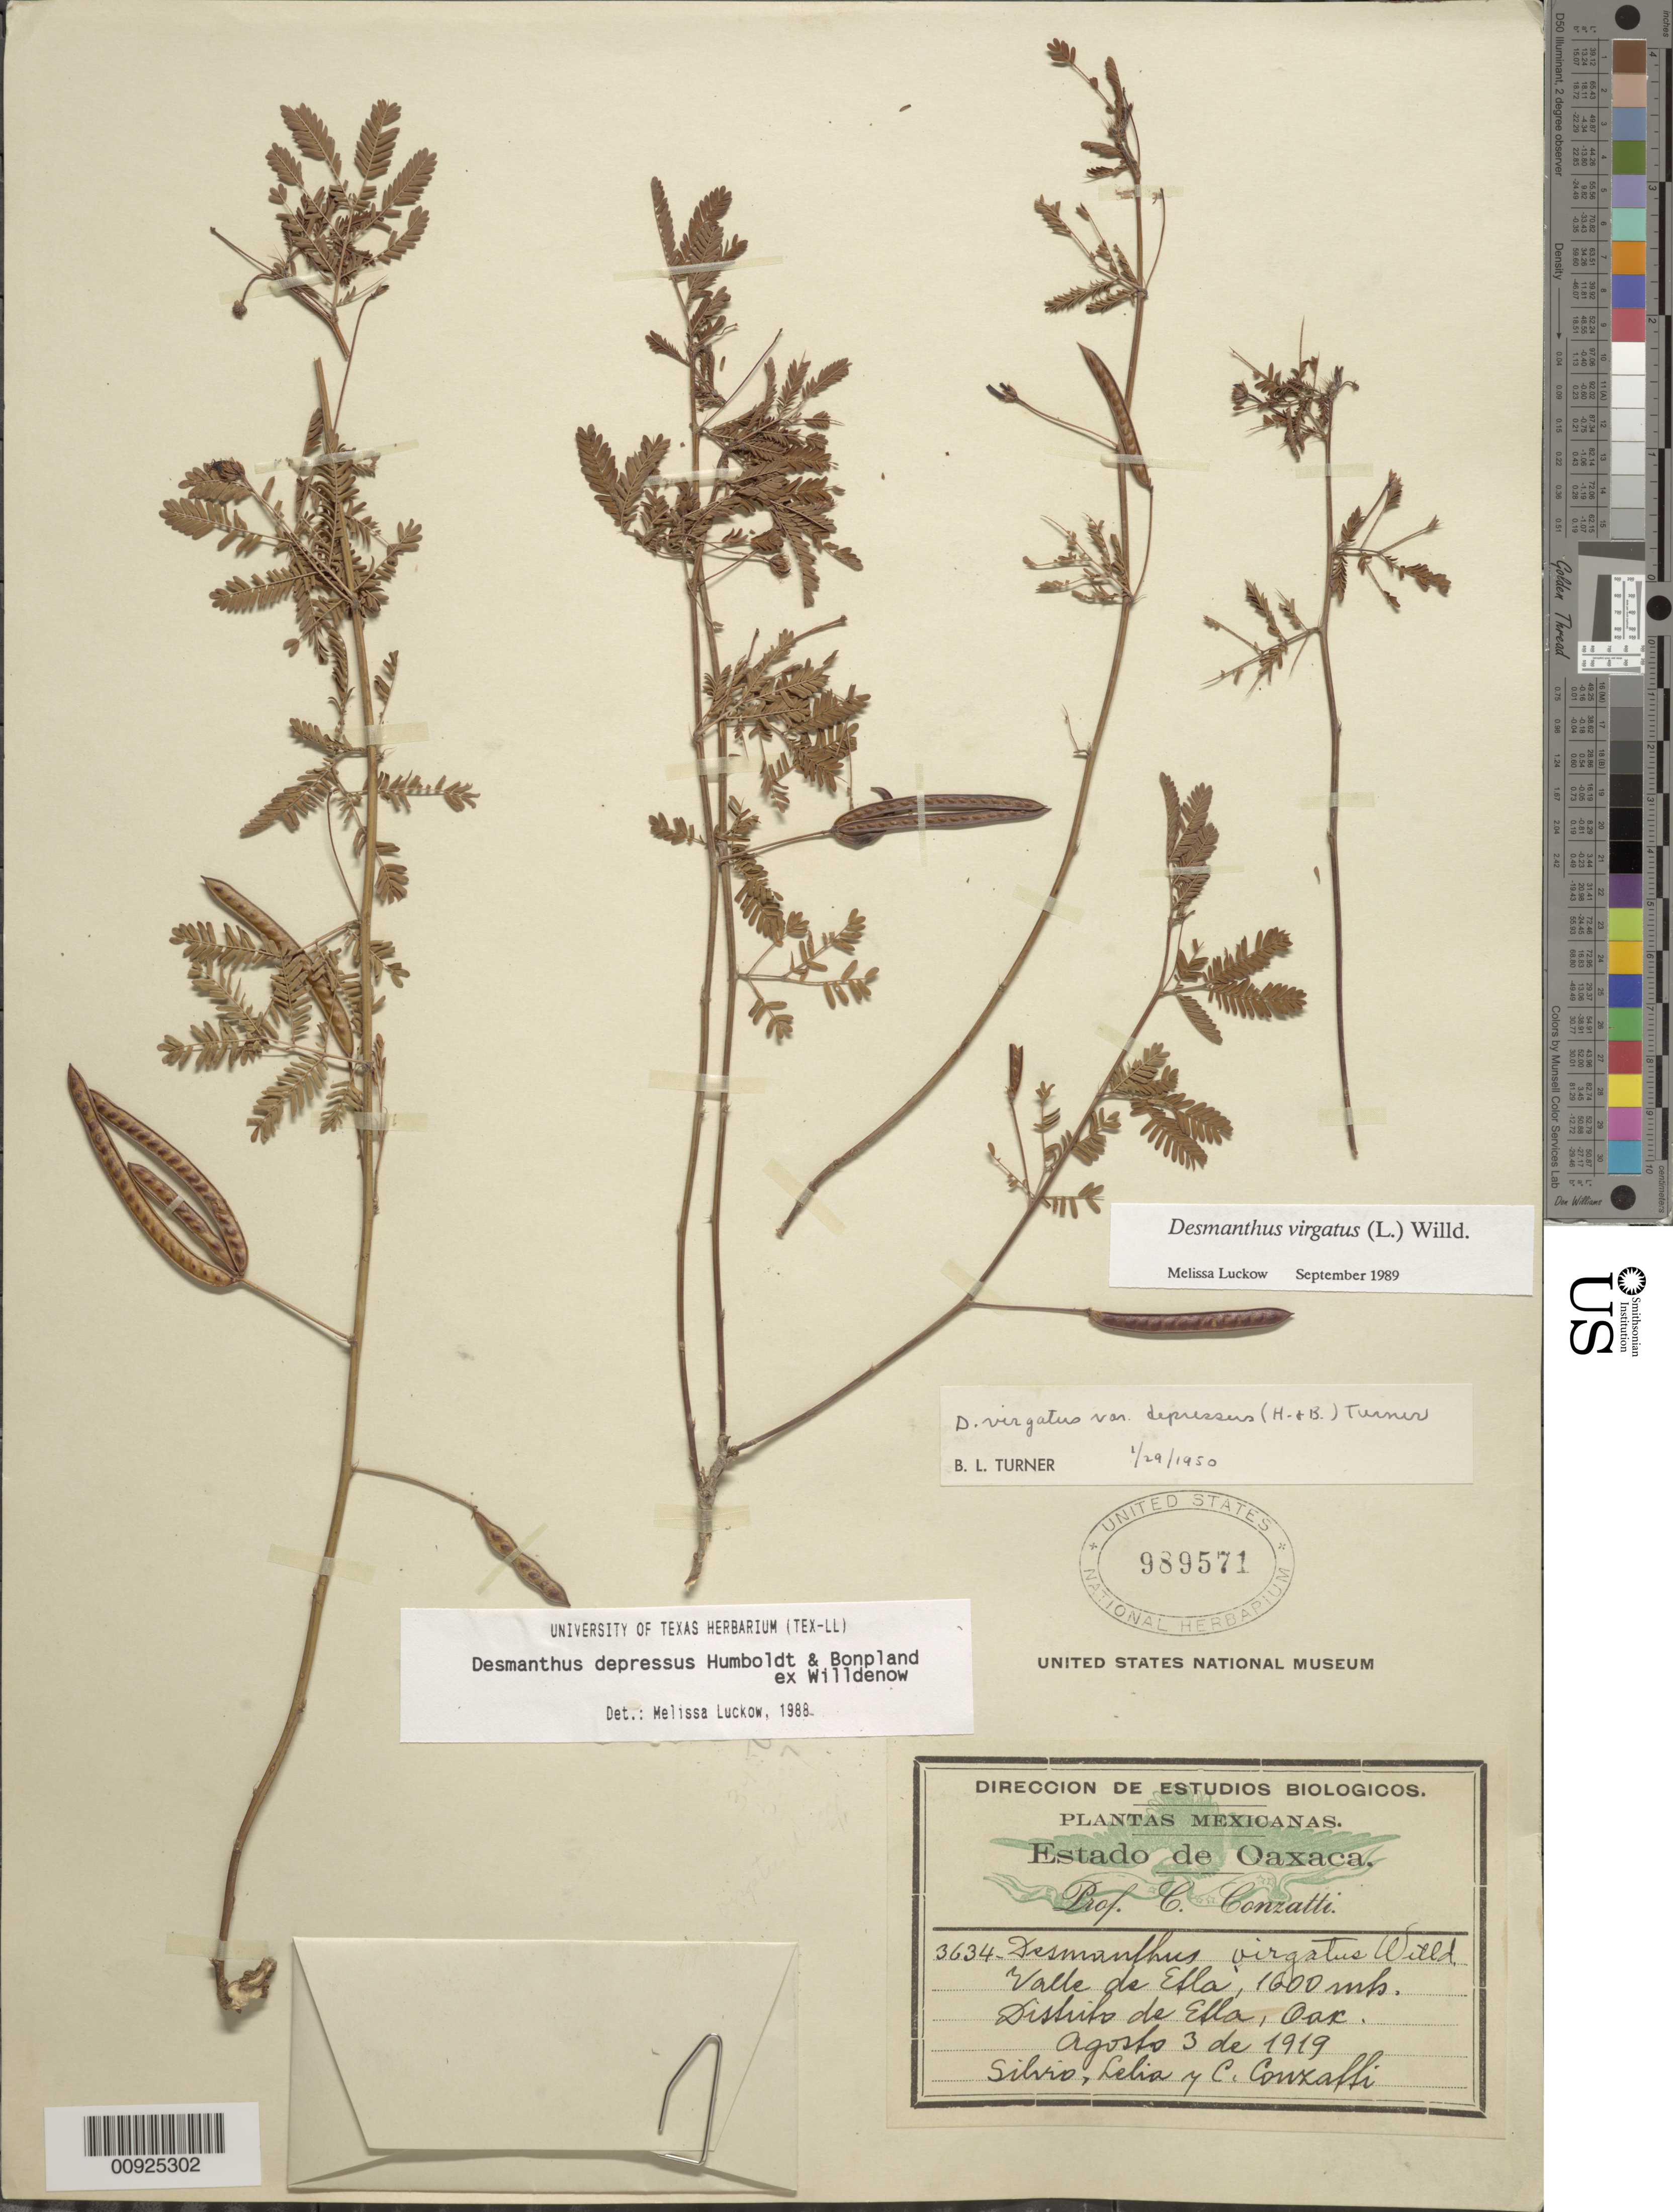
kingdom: Plantae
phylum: Tracheophyta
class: Magnoliopsida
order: Fabales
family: Fabaceae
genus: Desmanthus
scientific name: Desmanthus virgatus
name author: (L.) Willd.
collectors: C. Conzatti, S. Conzatti & L. Conzatti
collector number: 3634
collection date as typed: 03 Aug 1919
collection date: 1919-08-03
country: Mexico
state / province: Oaxaca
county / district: Etla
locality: Valle de Etla, Distrito de Etla, Oaxaca.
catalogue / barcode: US 989571